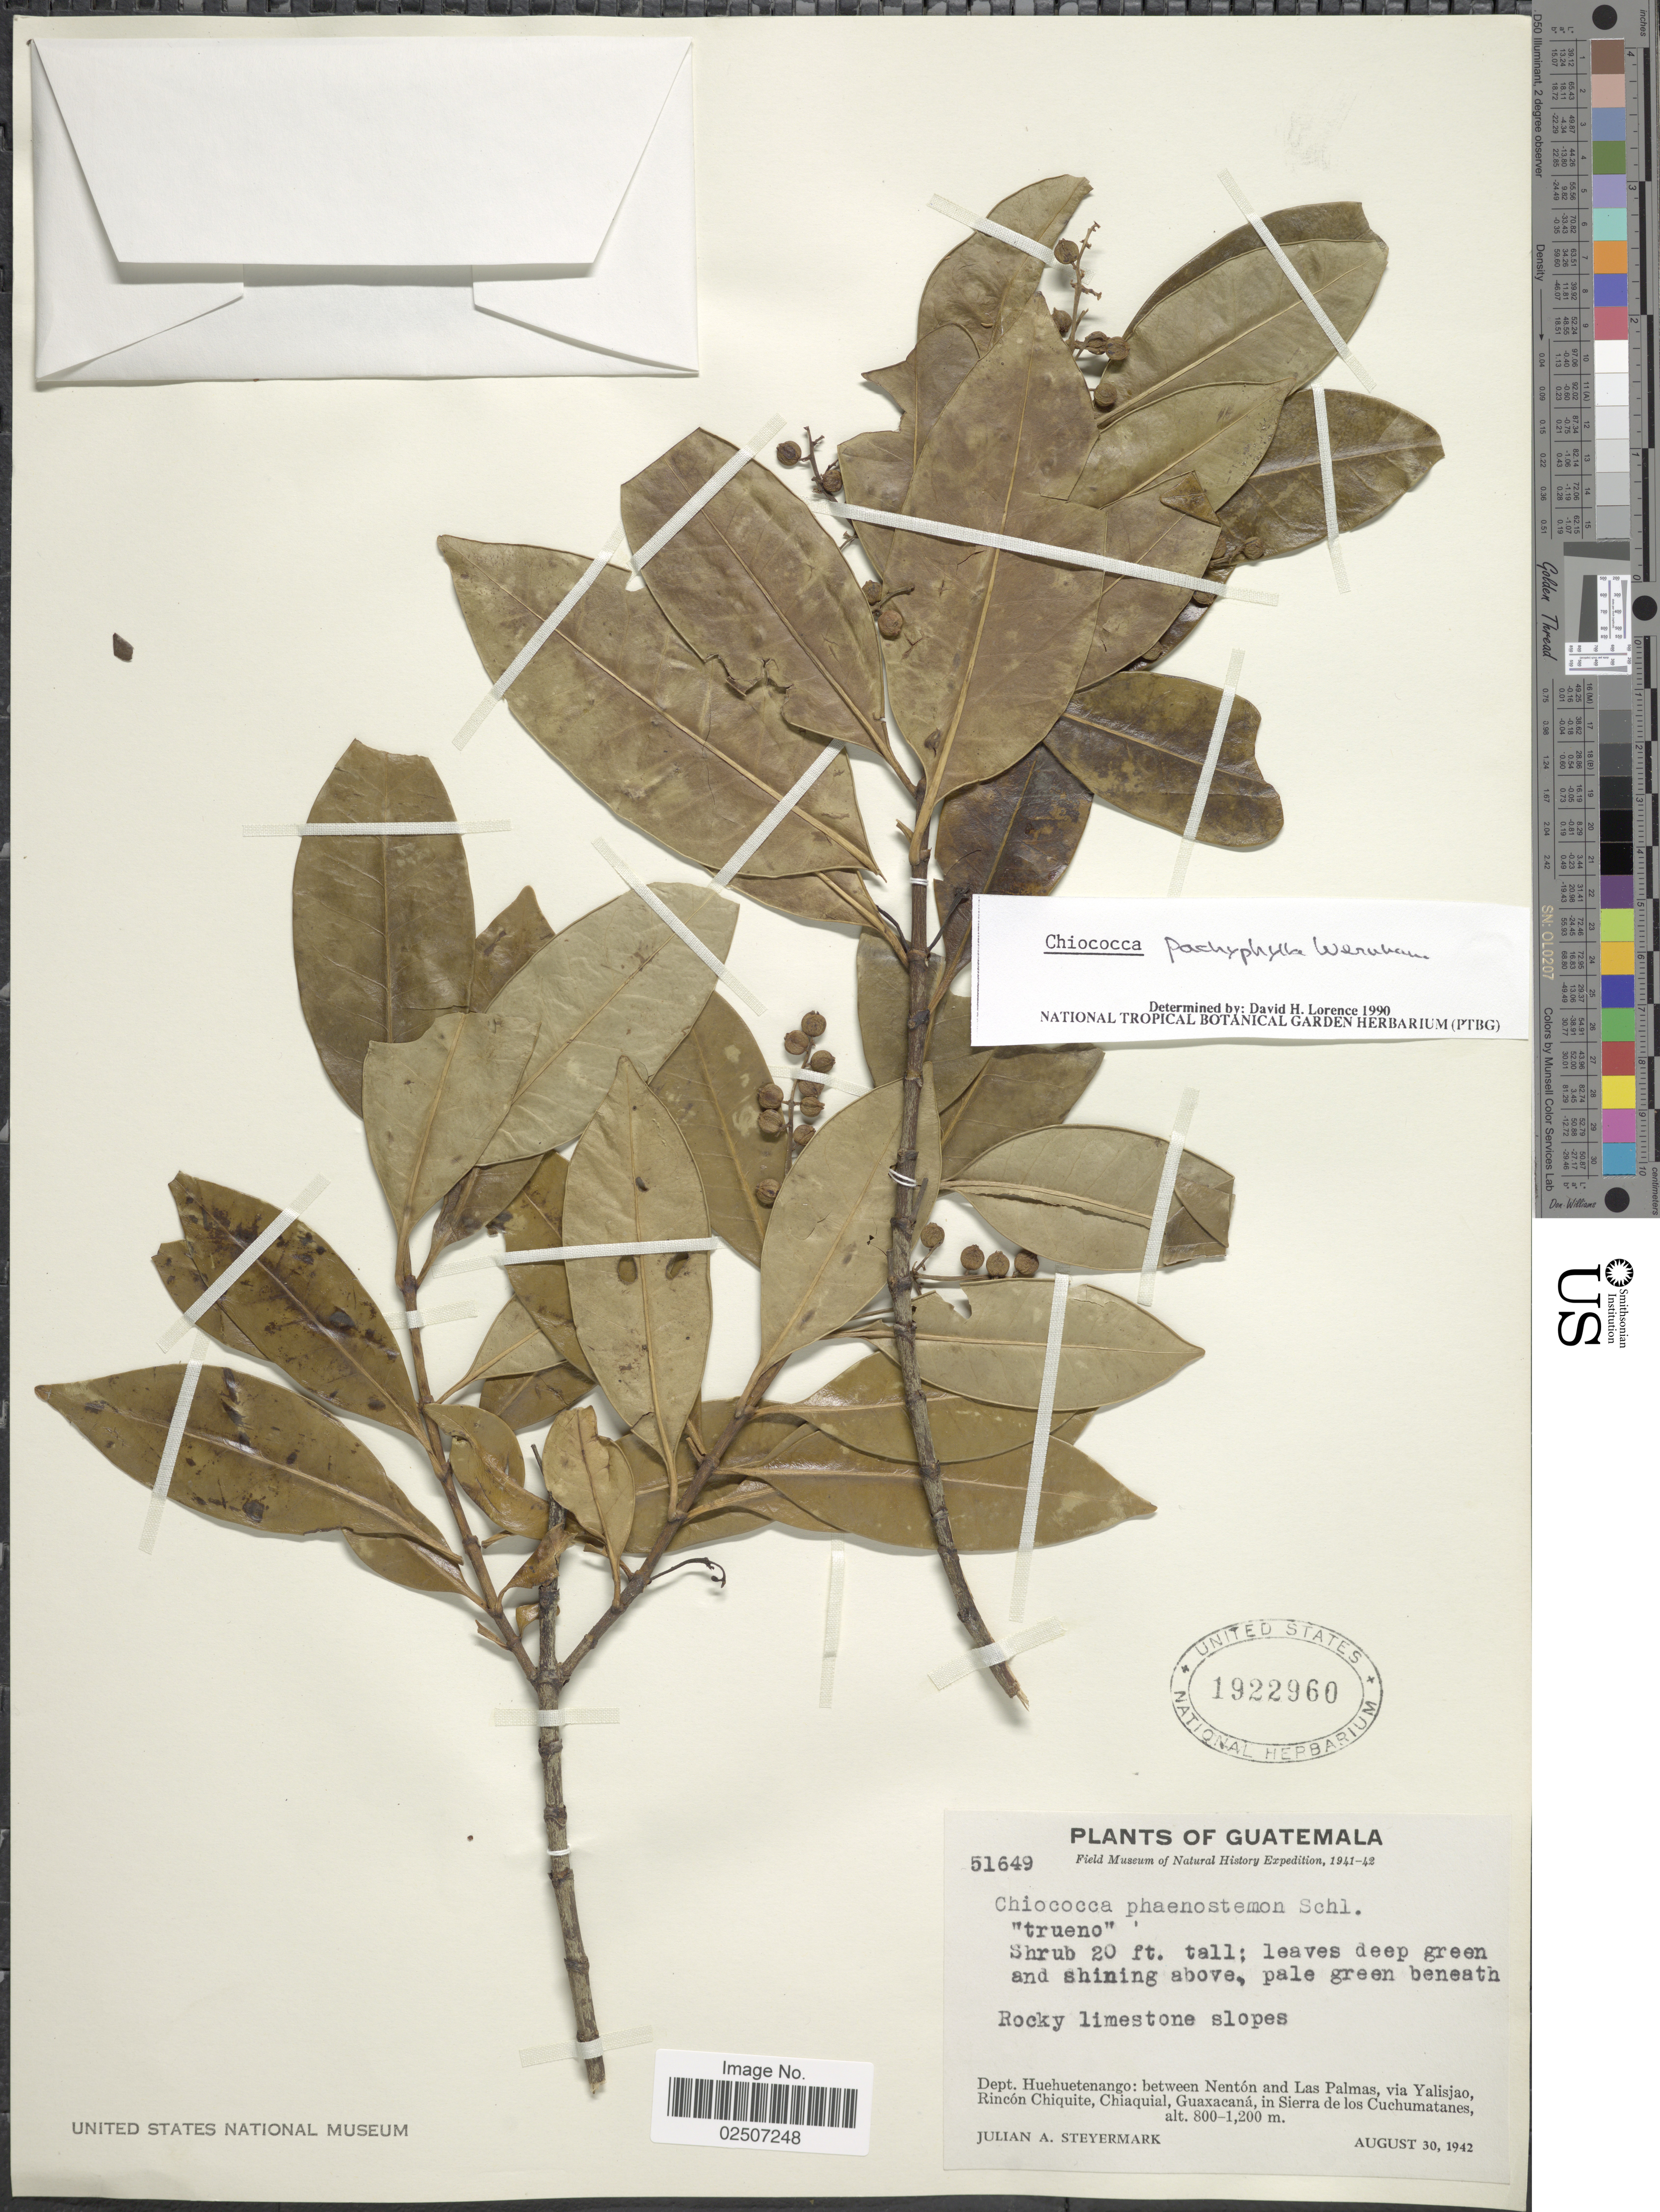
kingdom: Plantae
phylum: Tracheophyta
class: Magnoliopsida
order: Gentianales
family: Rubiaceae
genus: Chiococca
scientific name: Chiococca pachyphylla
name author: Wernham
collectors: J. Steyermark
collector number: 51649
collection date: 1942-08-30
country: Guatemala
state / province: Huehuetenango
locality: Dept. Huehuetenango: between Nenton and Las Palmas, via Yalisjao, Rincon Chiquite, Chiaquial, Guaxacana, in Sierra de los Cuchumatanes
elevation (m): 800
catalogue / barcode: US 1922960